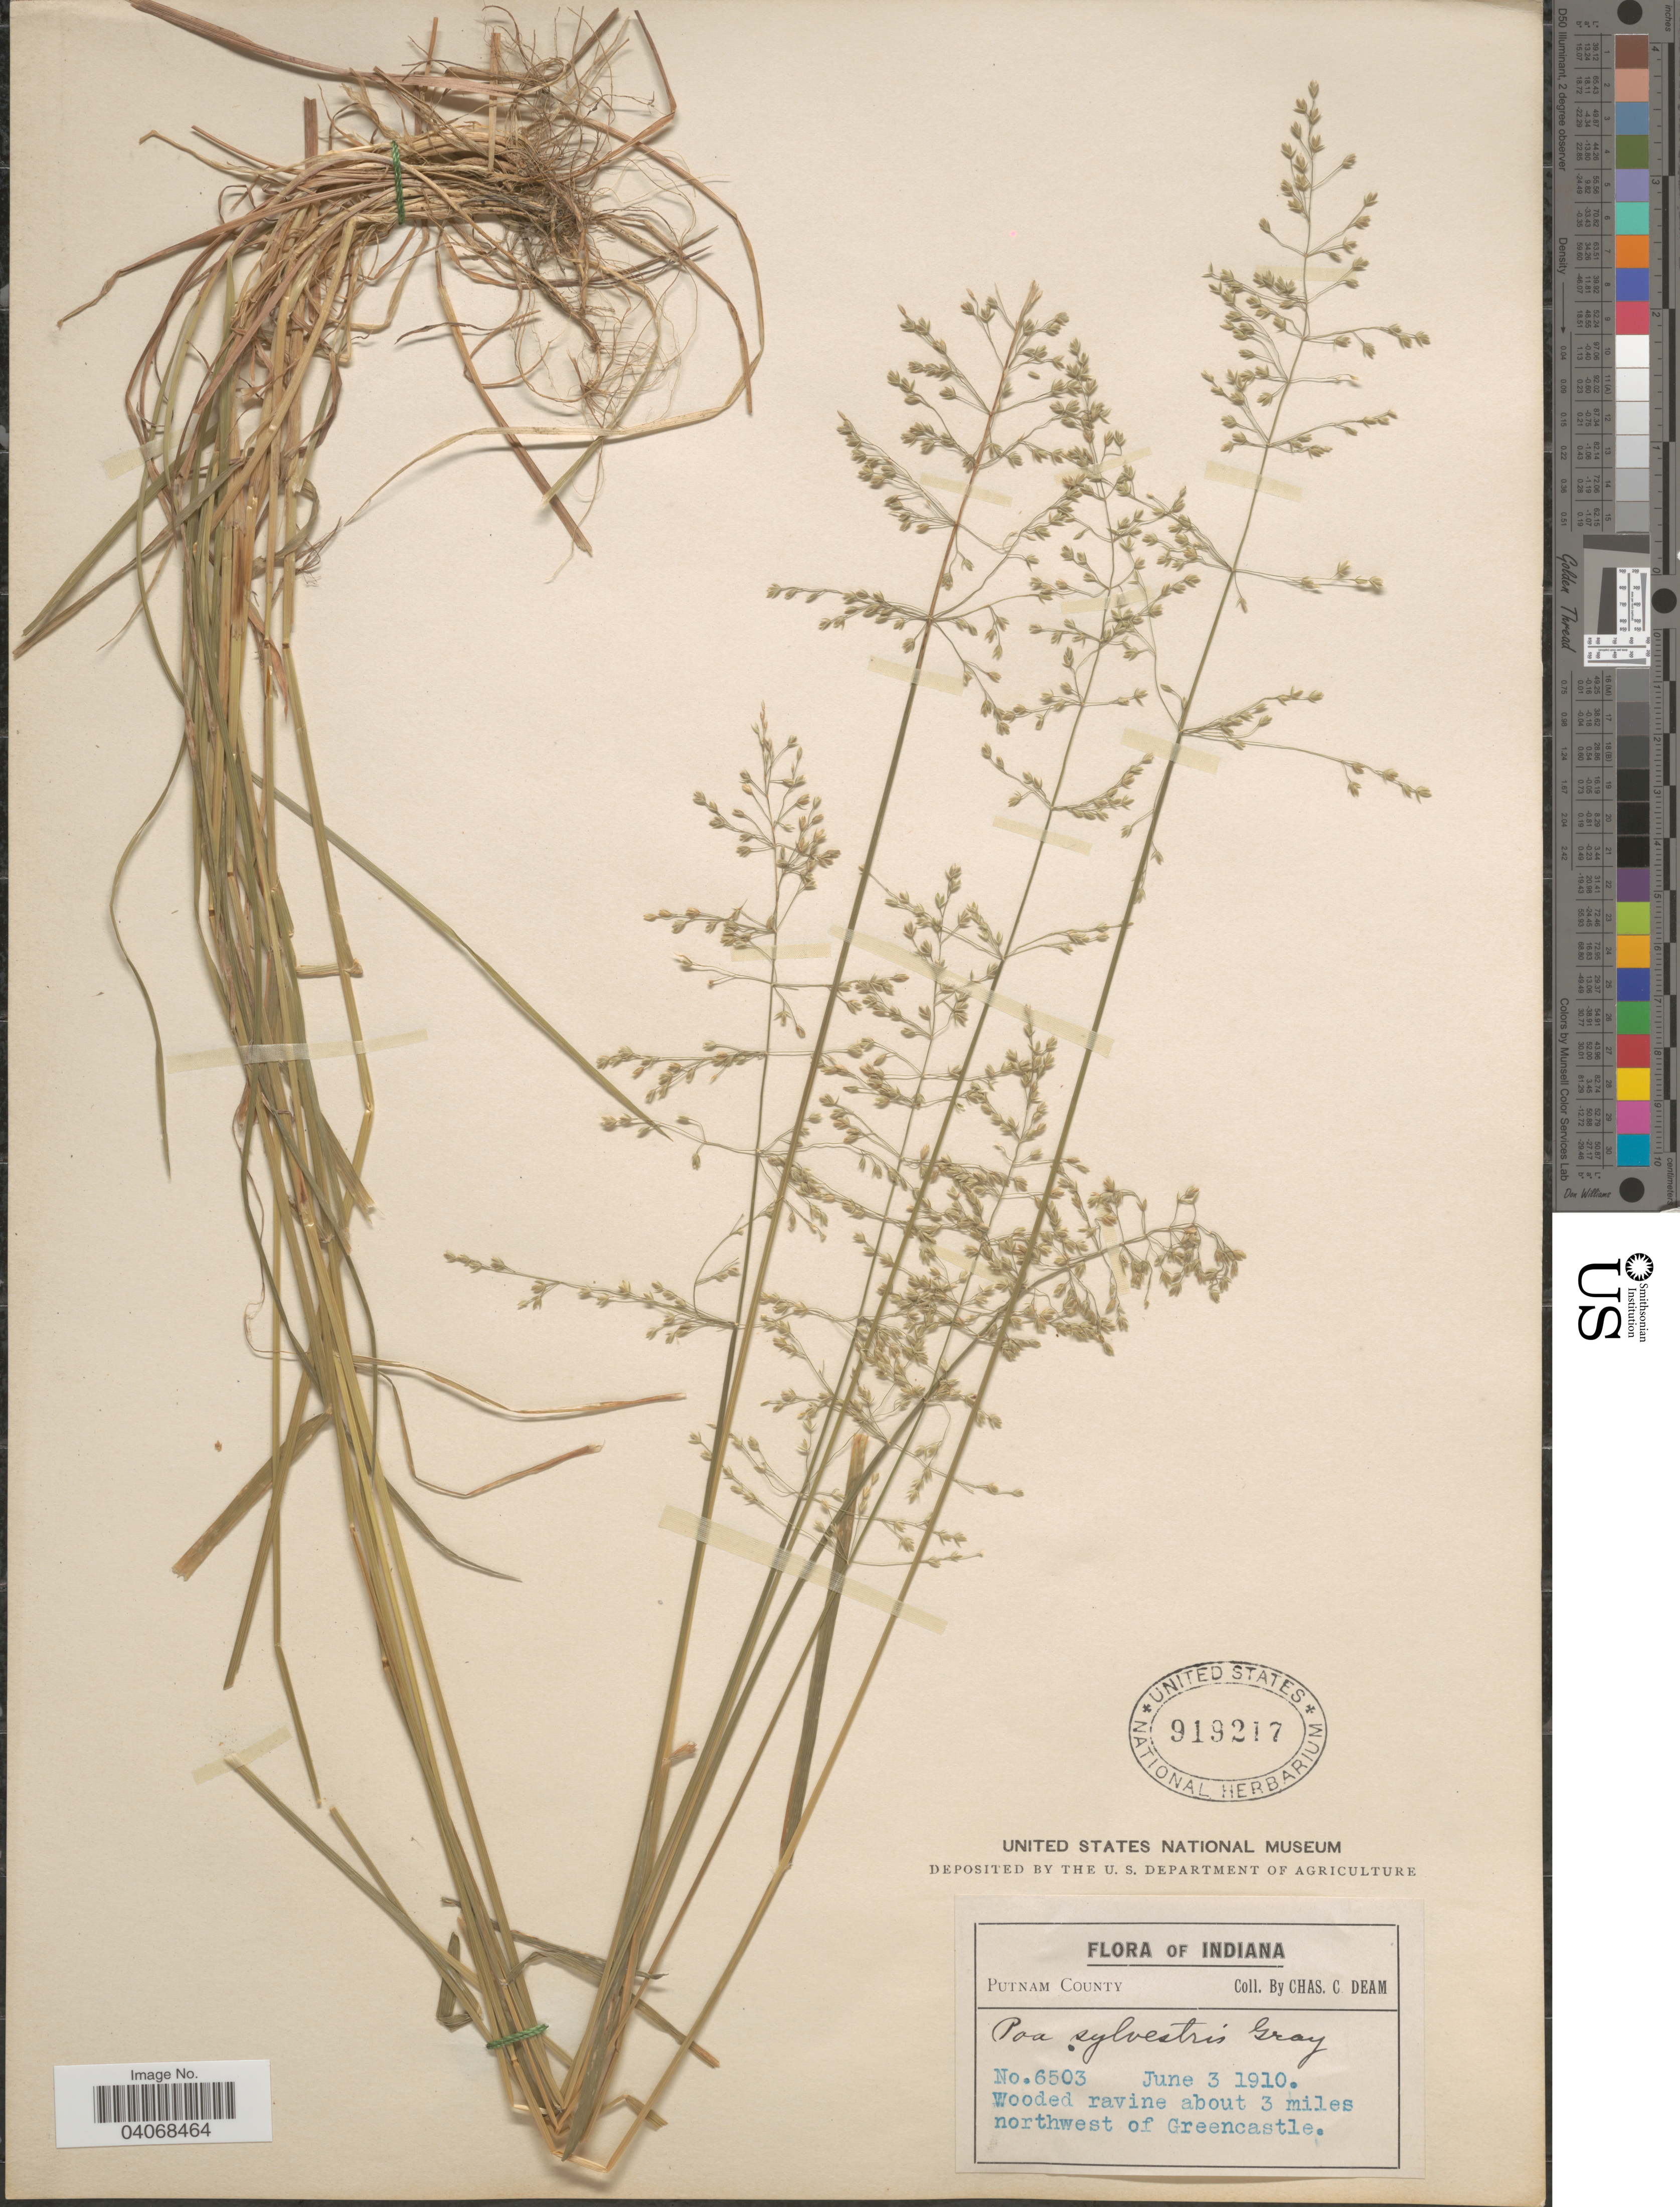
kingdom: Plantae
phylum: Tracheophyta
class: Liliopsida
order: Poales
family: Poaceae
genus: Poa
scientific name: Poa sylvestris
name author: A. Gray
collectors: C. C. Deam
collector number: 6503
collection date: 1910-06-03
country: United States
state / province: Indiana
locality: Wooded ravine about 3 miles northwest of Greencastle. Putnam County.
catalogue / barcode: US 919217